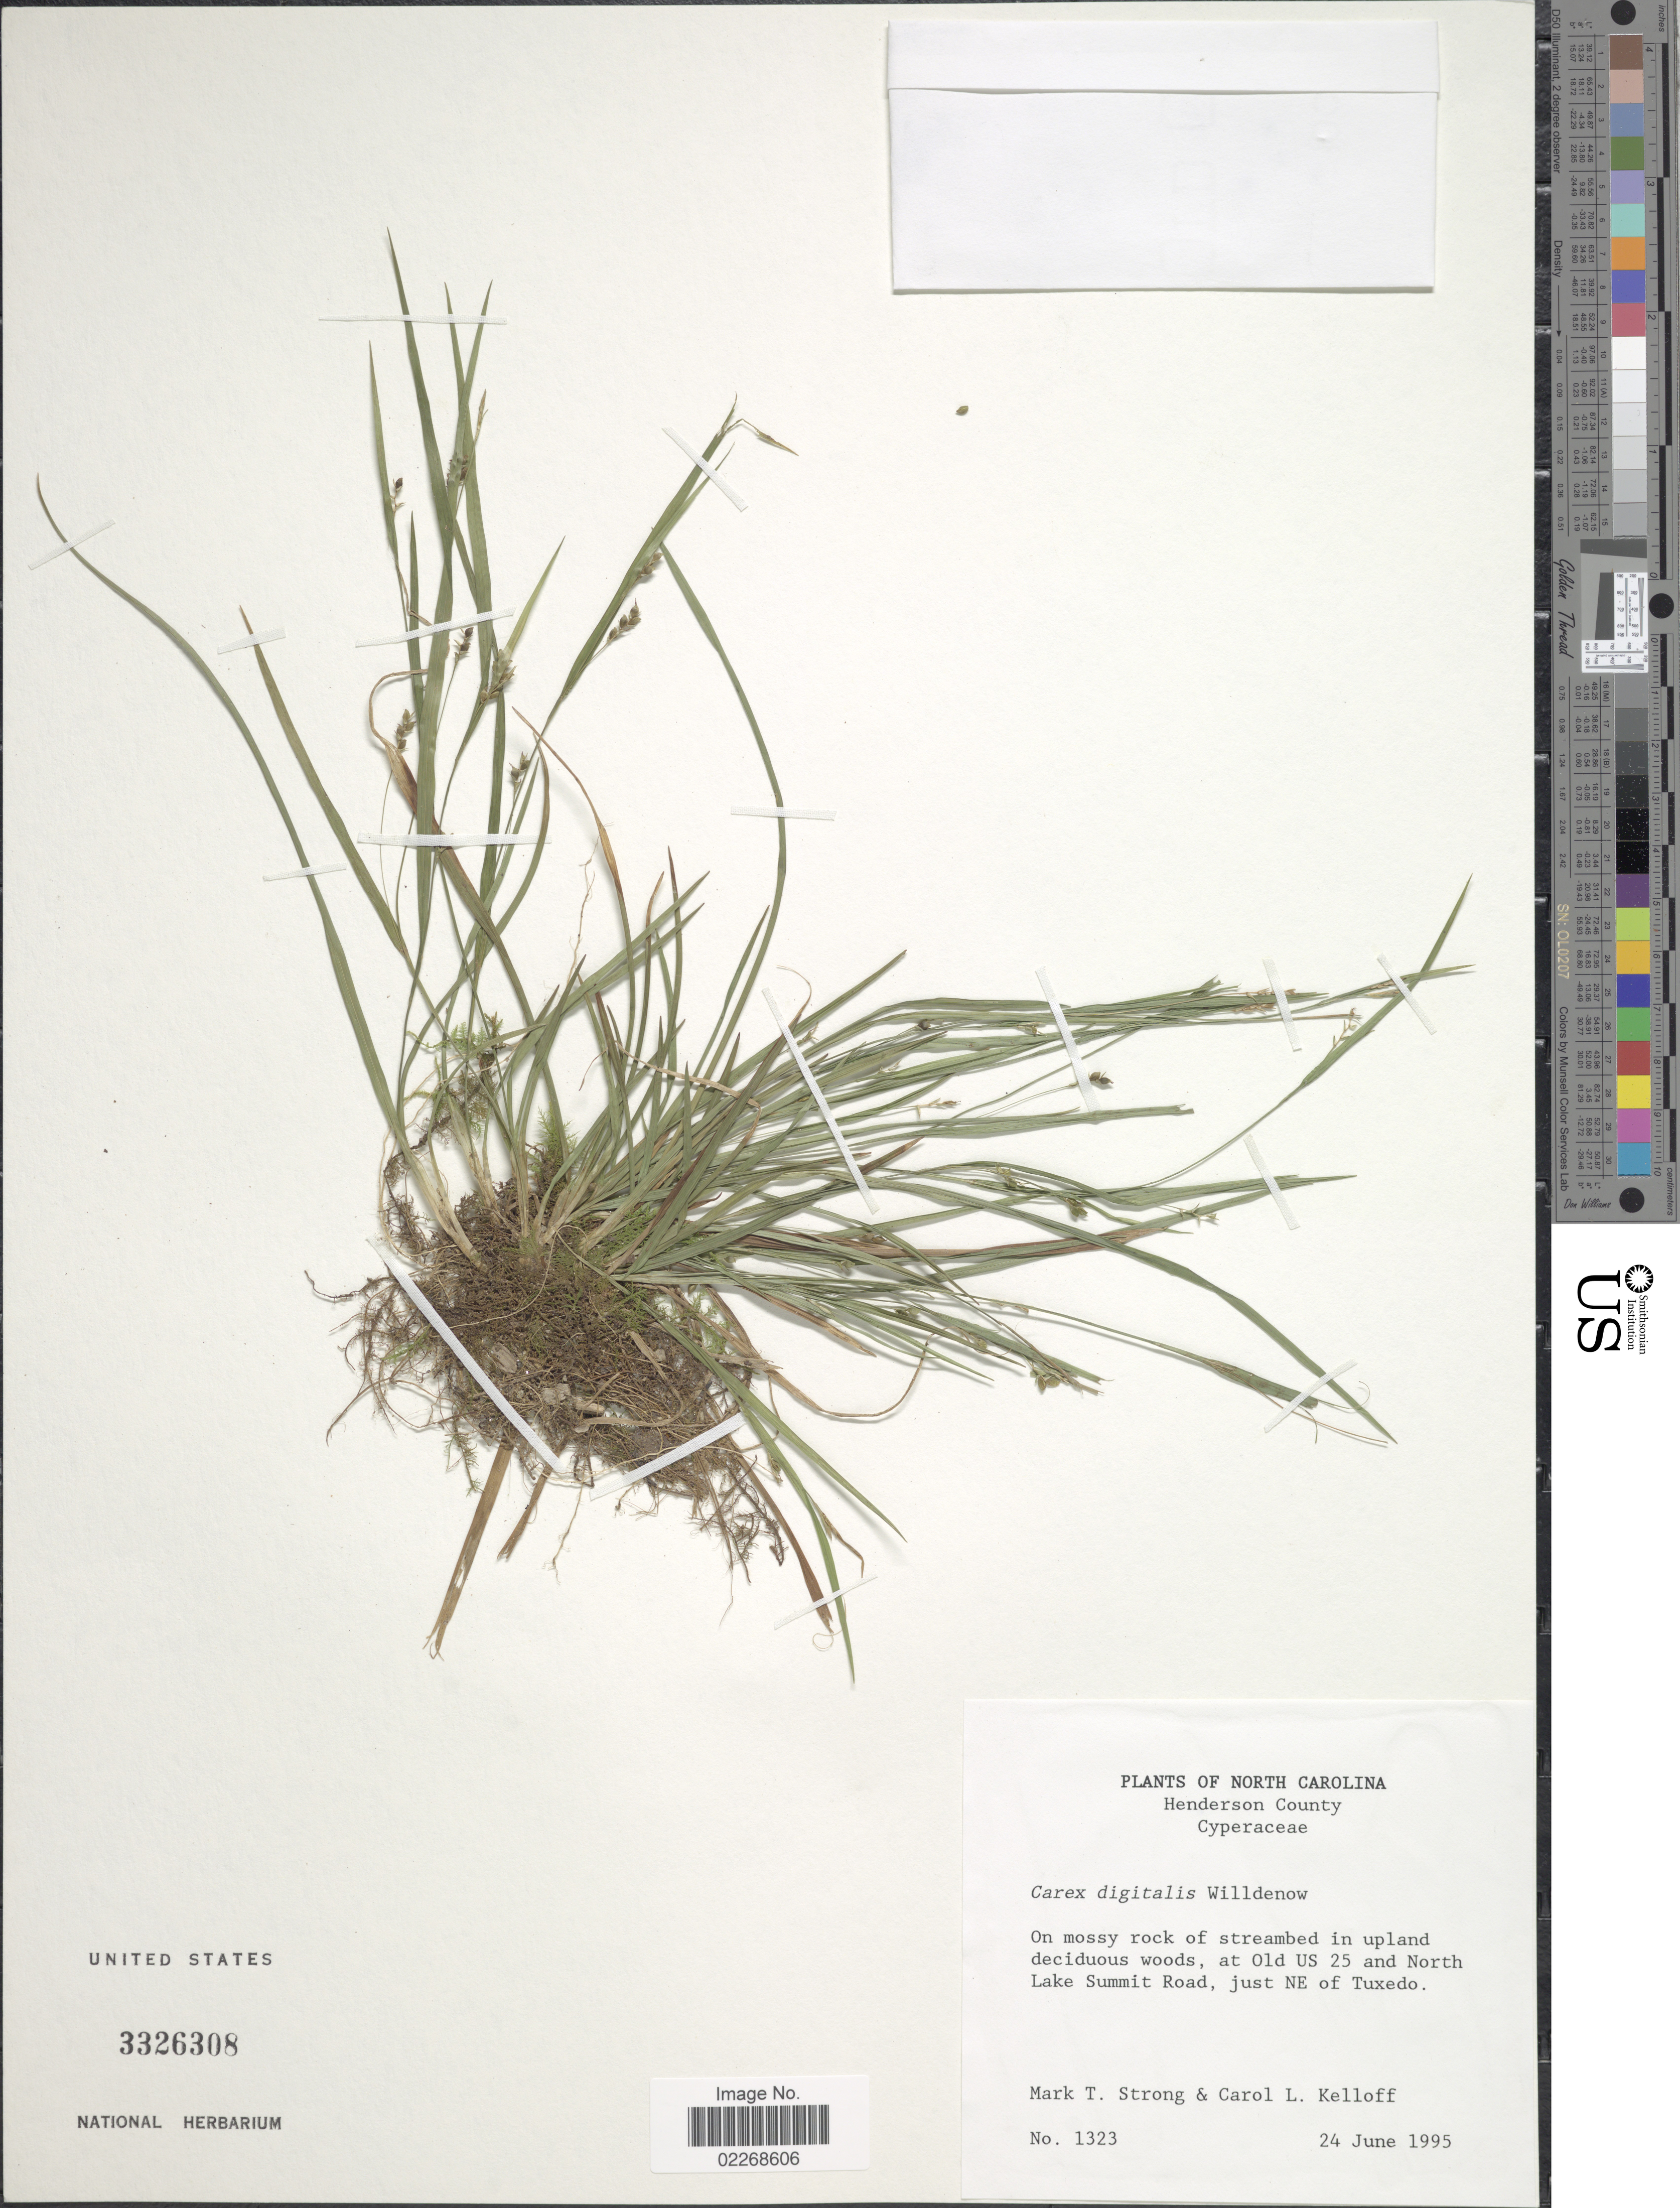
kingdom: Plantae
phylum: Tracheophyta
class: Liliopsida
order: Poales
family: Cyperaceae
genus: Carex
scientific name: Carex digitalis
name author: Willd.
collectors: M. T. Strong & C. L. Kelloff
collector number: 1323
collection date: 1995-06-24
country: United States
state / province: North Carolina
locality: Henderson County, on mossy rock of streambed in upland deciduous woods, at Old US 25 and North Lake Summit Road, just NE of Tuxedo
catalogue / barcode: US 3326308